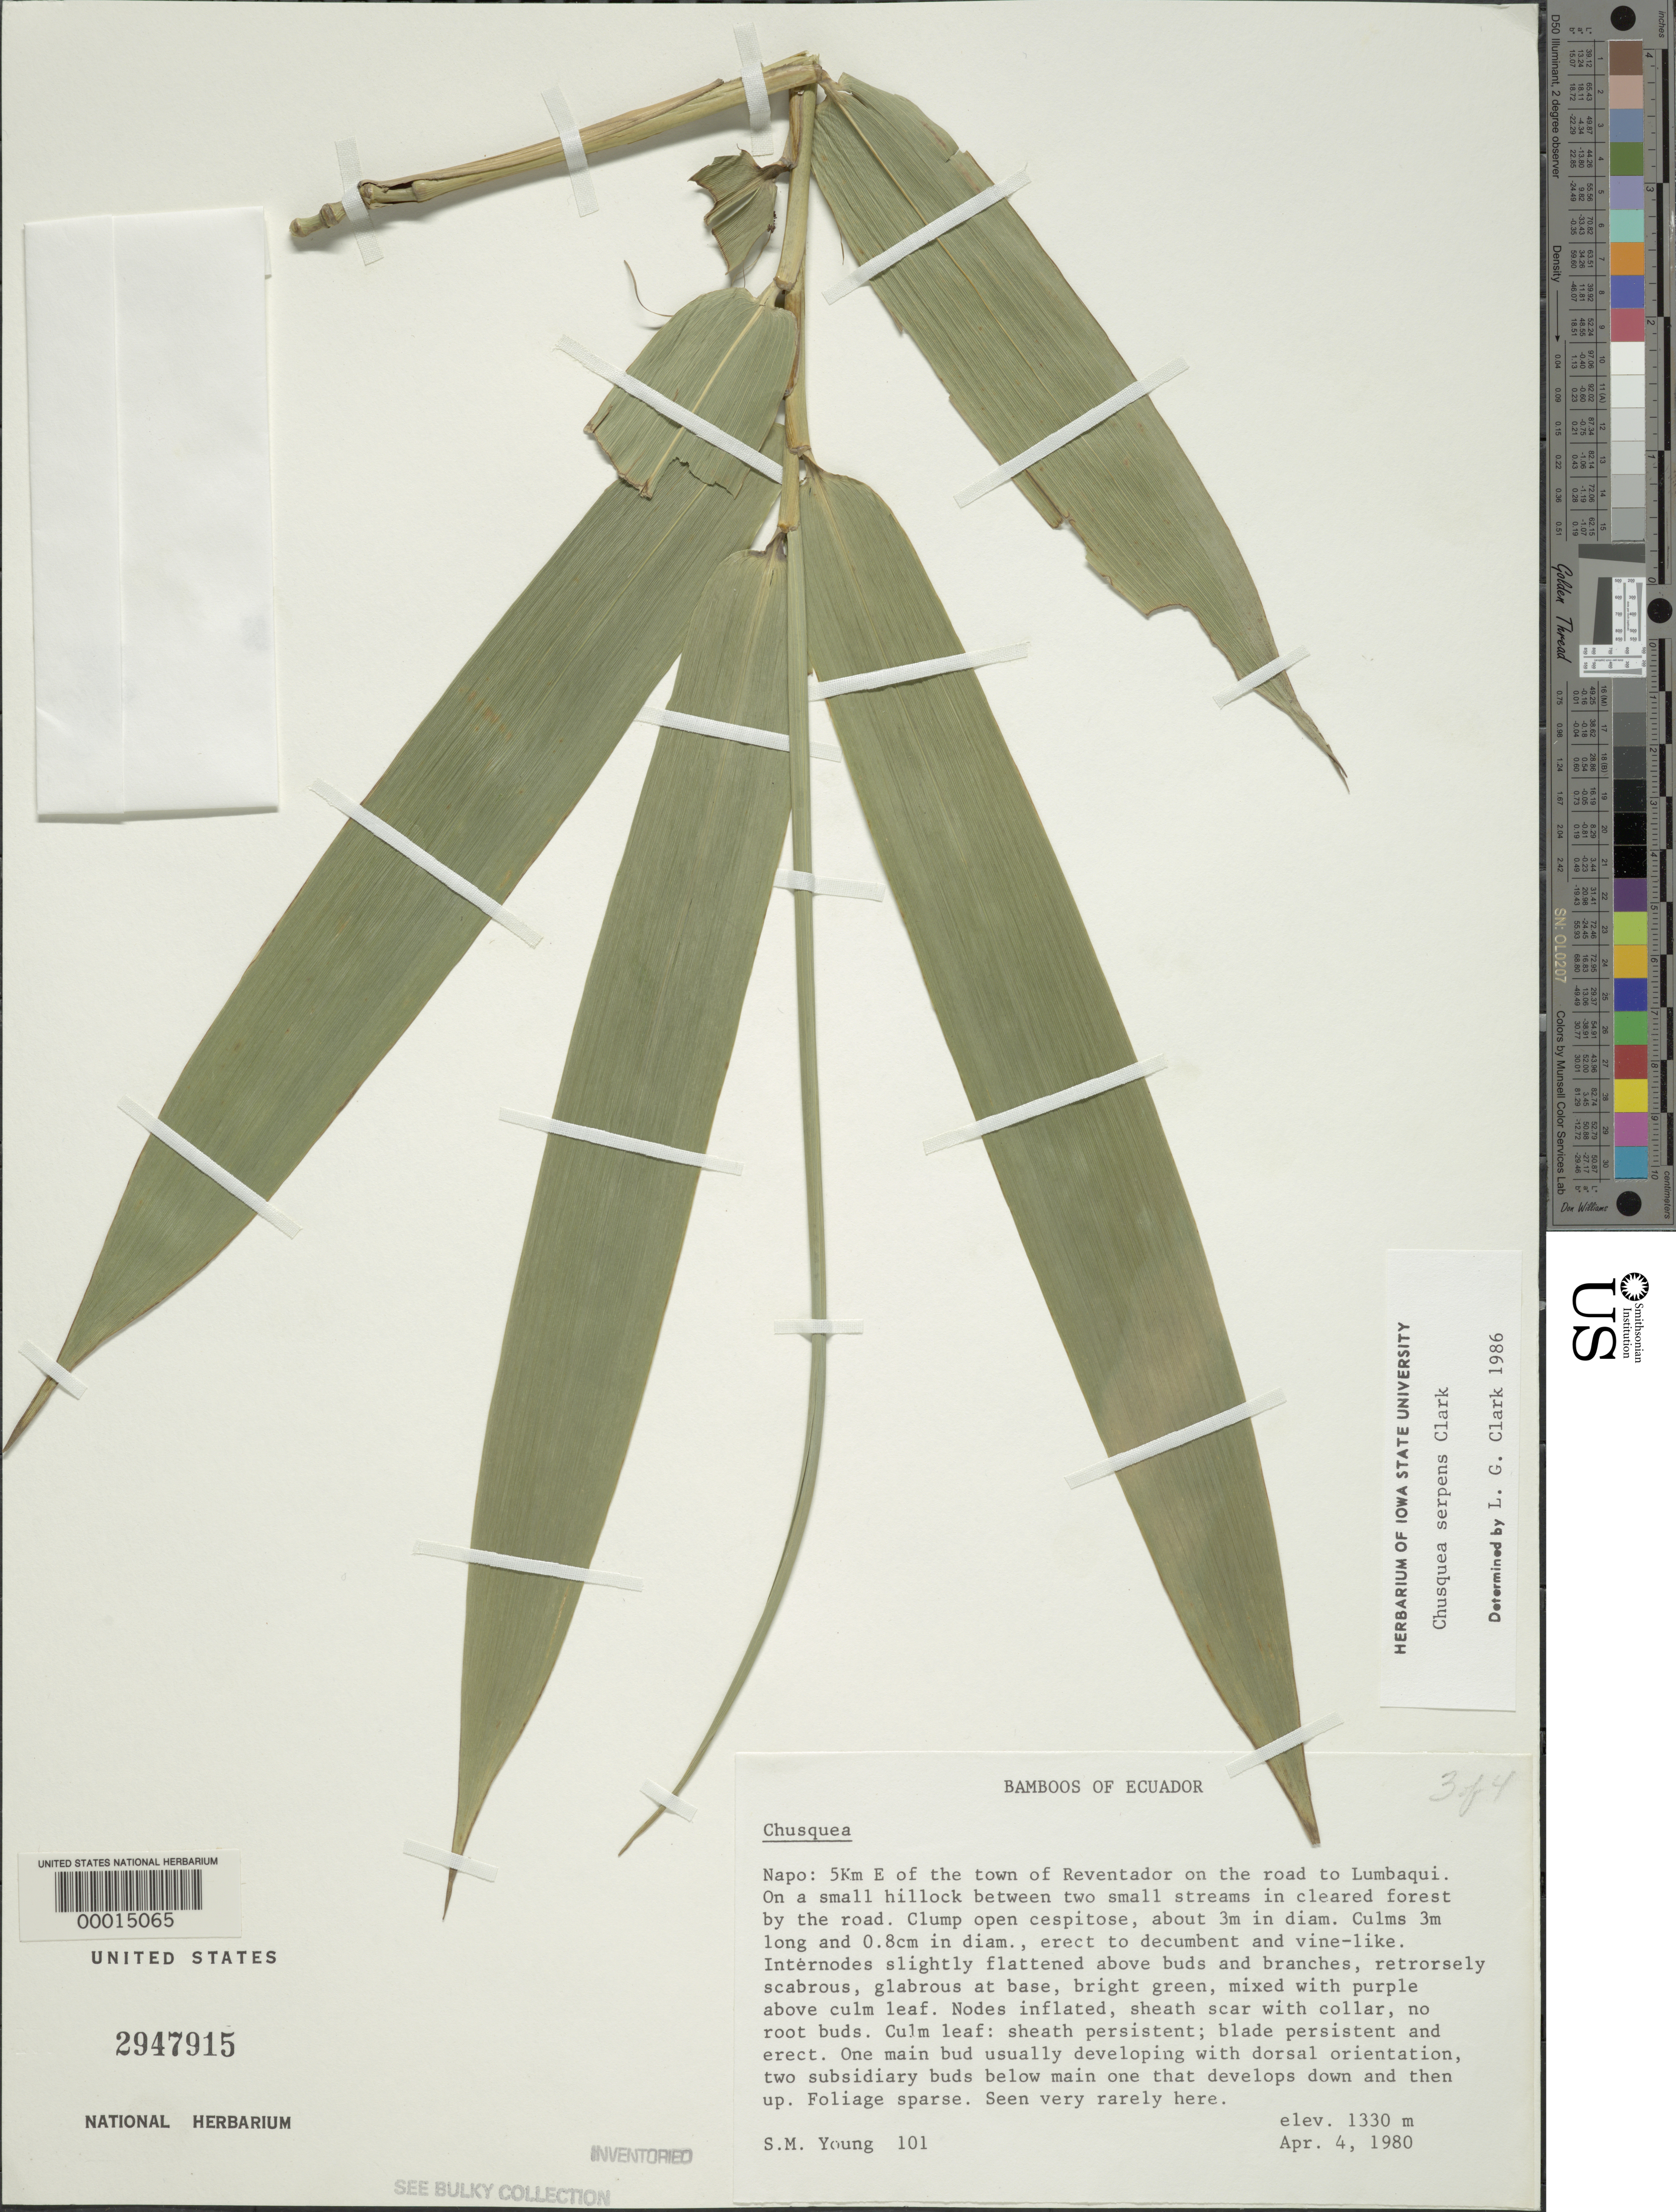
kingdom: Plantae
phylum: Tracheophyta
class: Liliopsida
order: Poales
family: Poaceae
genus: Chusquea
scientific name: Chusquea serpens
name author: L.G. Clark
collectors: S. Young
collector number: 101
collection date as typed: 04 Apr 1980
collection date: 1980-04-04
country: Ecuador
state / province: Napo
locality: Reven Tador/Lumbaqui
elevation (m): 1330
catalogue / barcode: US 2947915